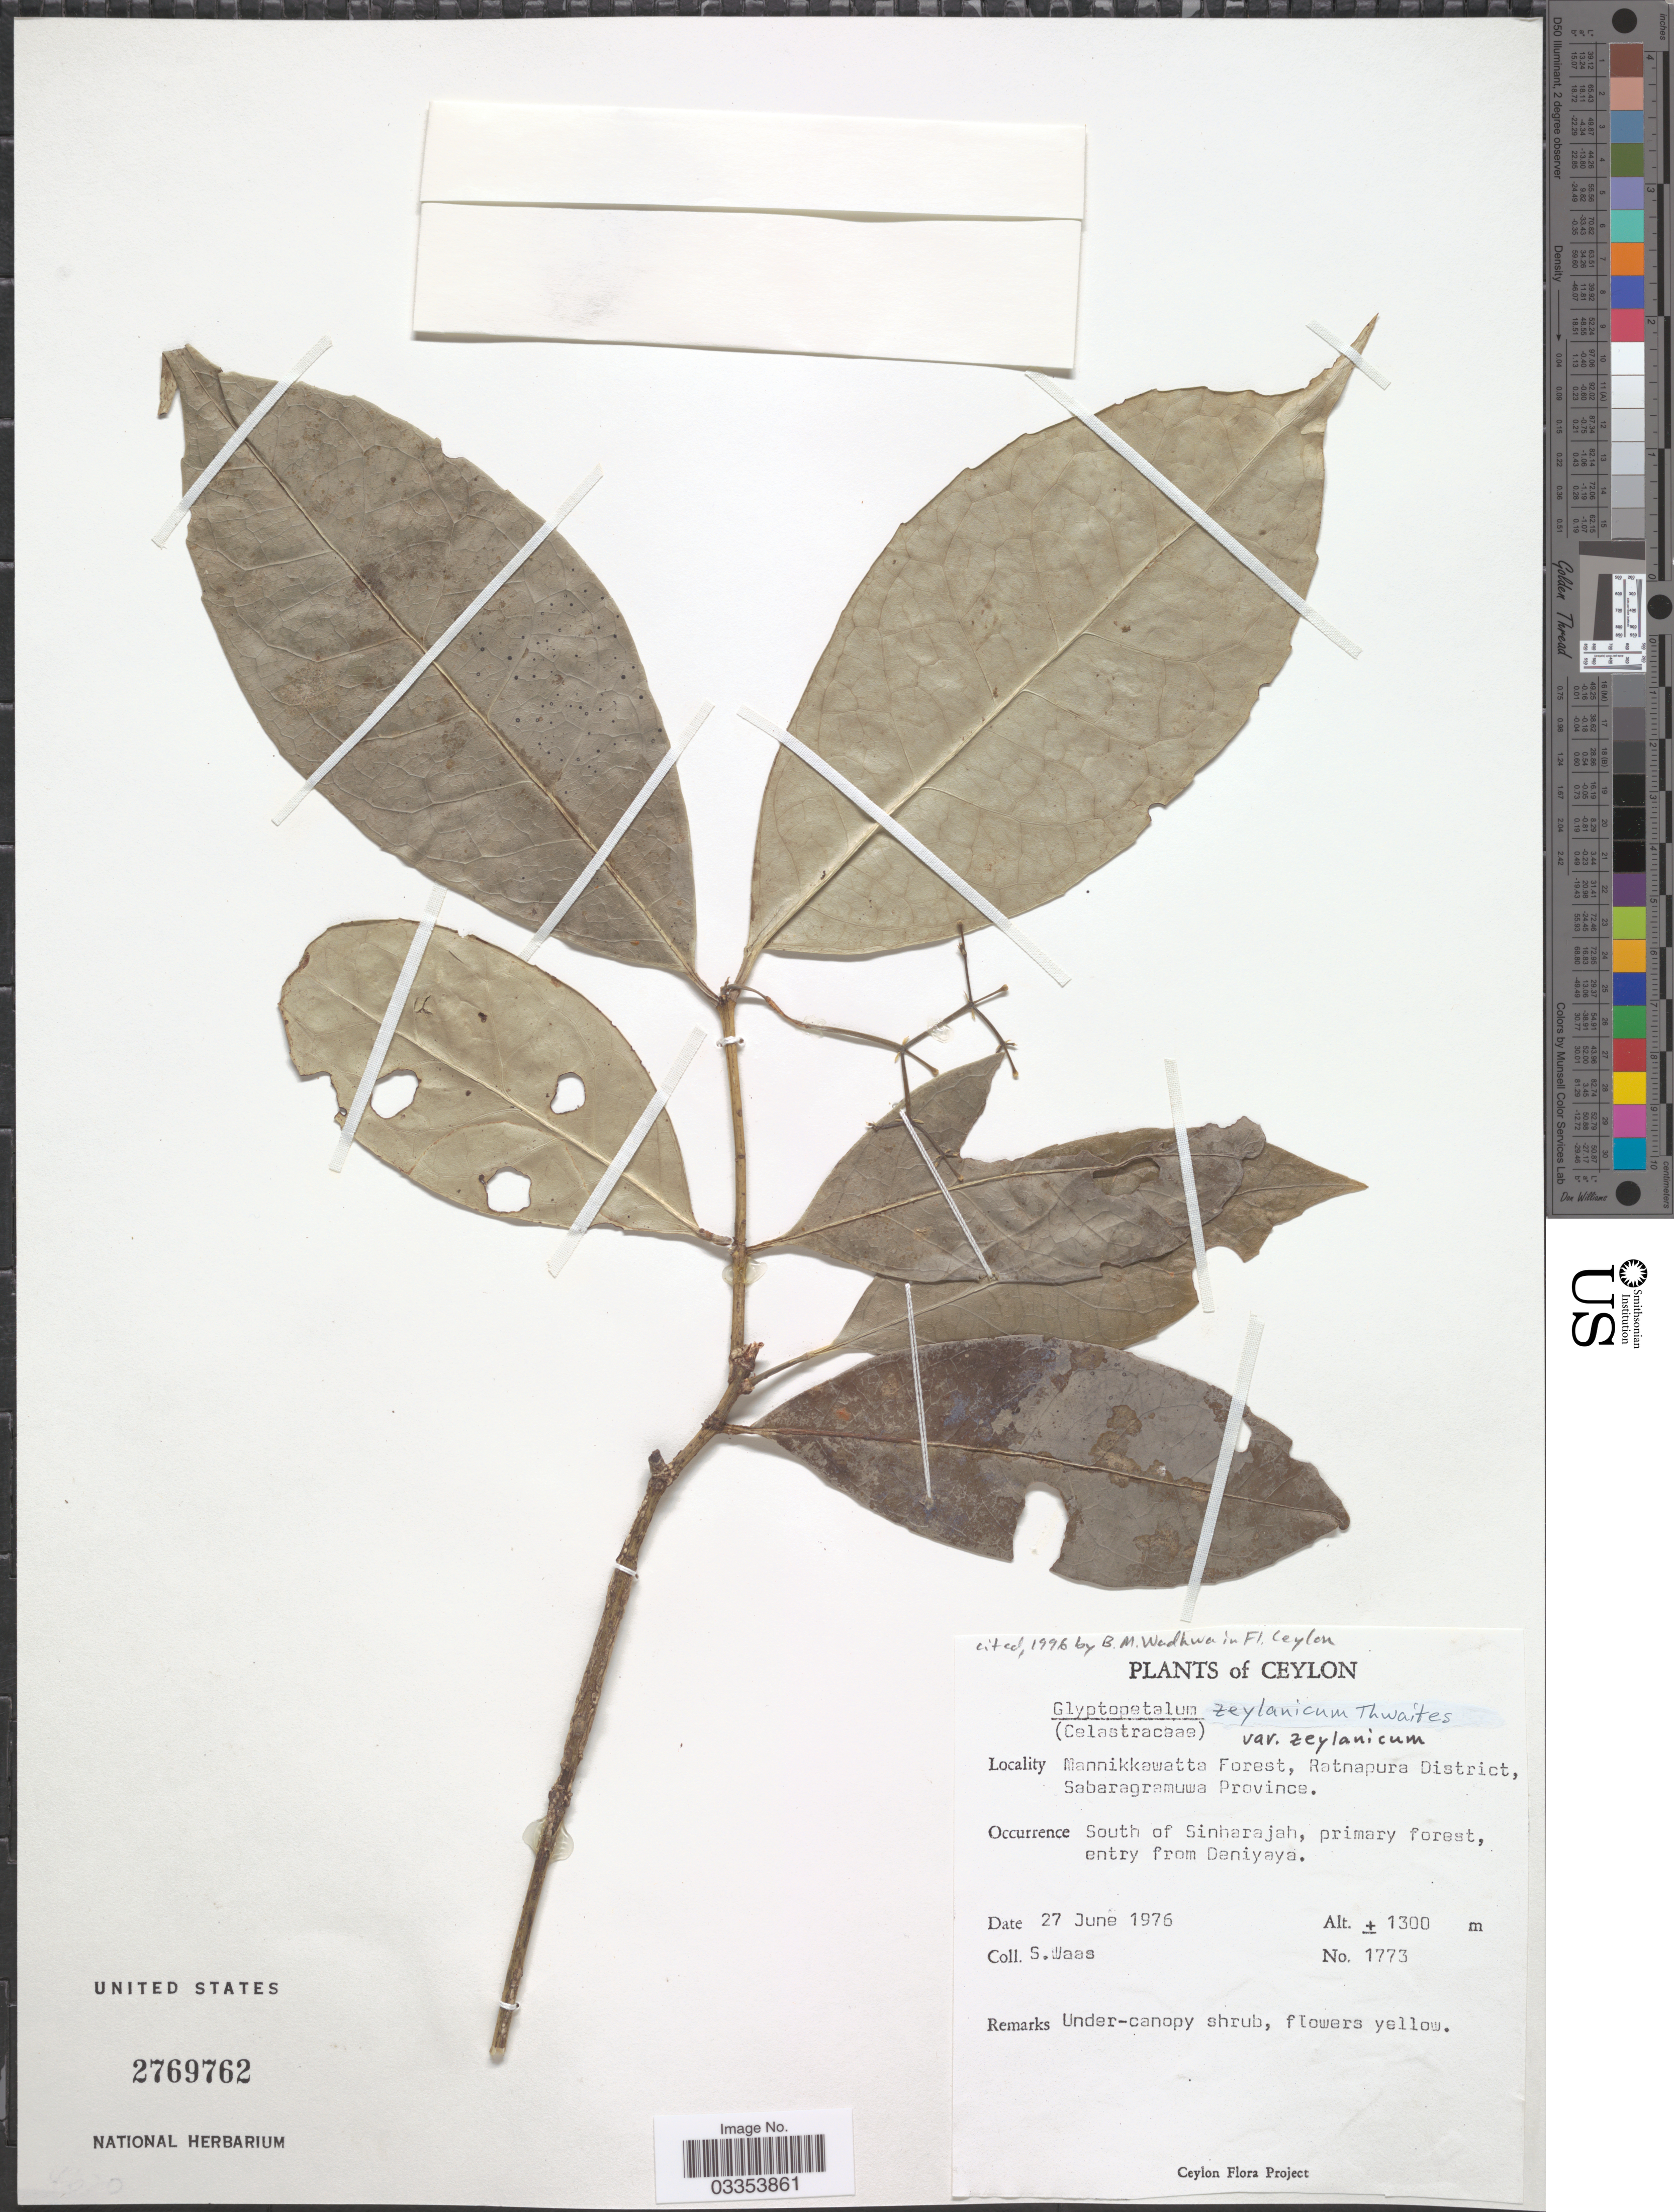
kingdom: Plantae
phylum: Tracheophyta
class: Magnoliopsida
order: Celastrales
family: Celastraceae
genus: Glyptopetalum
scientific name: Glyptopetalum zeylanicum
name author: Thwaites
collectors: S. Waas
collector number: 1773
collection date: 1976-06-27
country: Sri Lanka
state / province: Sabaragamuwa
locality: Ceylon. Mannikkawatta Forest, Ratnapura District, Sabaragramuwa Province. South of Sinharajah, primary forest, entry from Deniyaya.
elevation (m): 1300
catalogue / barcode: US 2769762